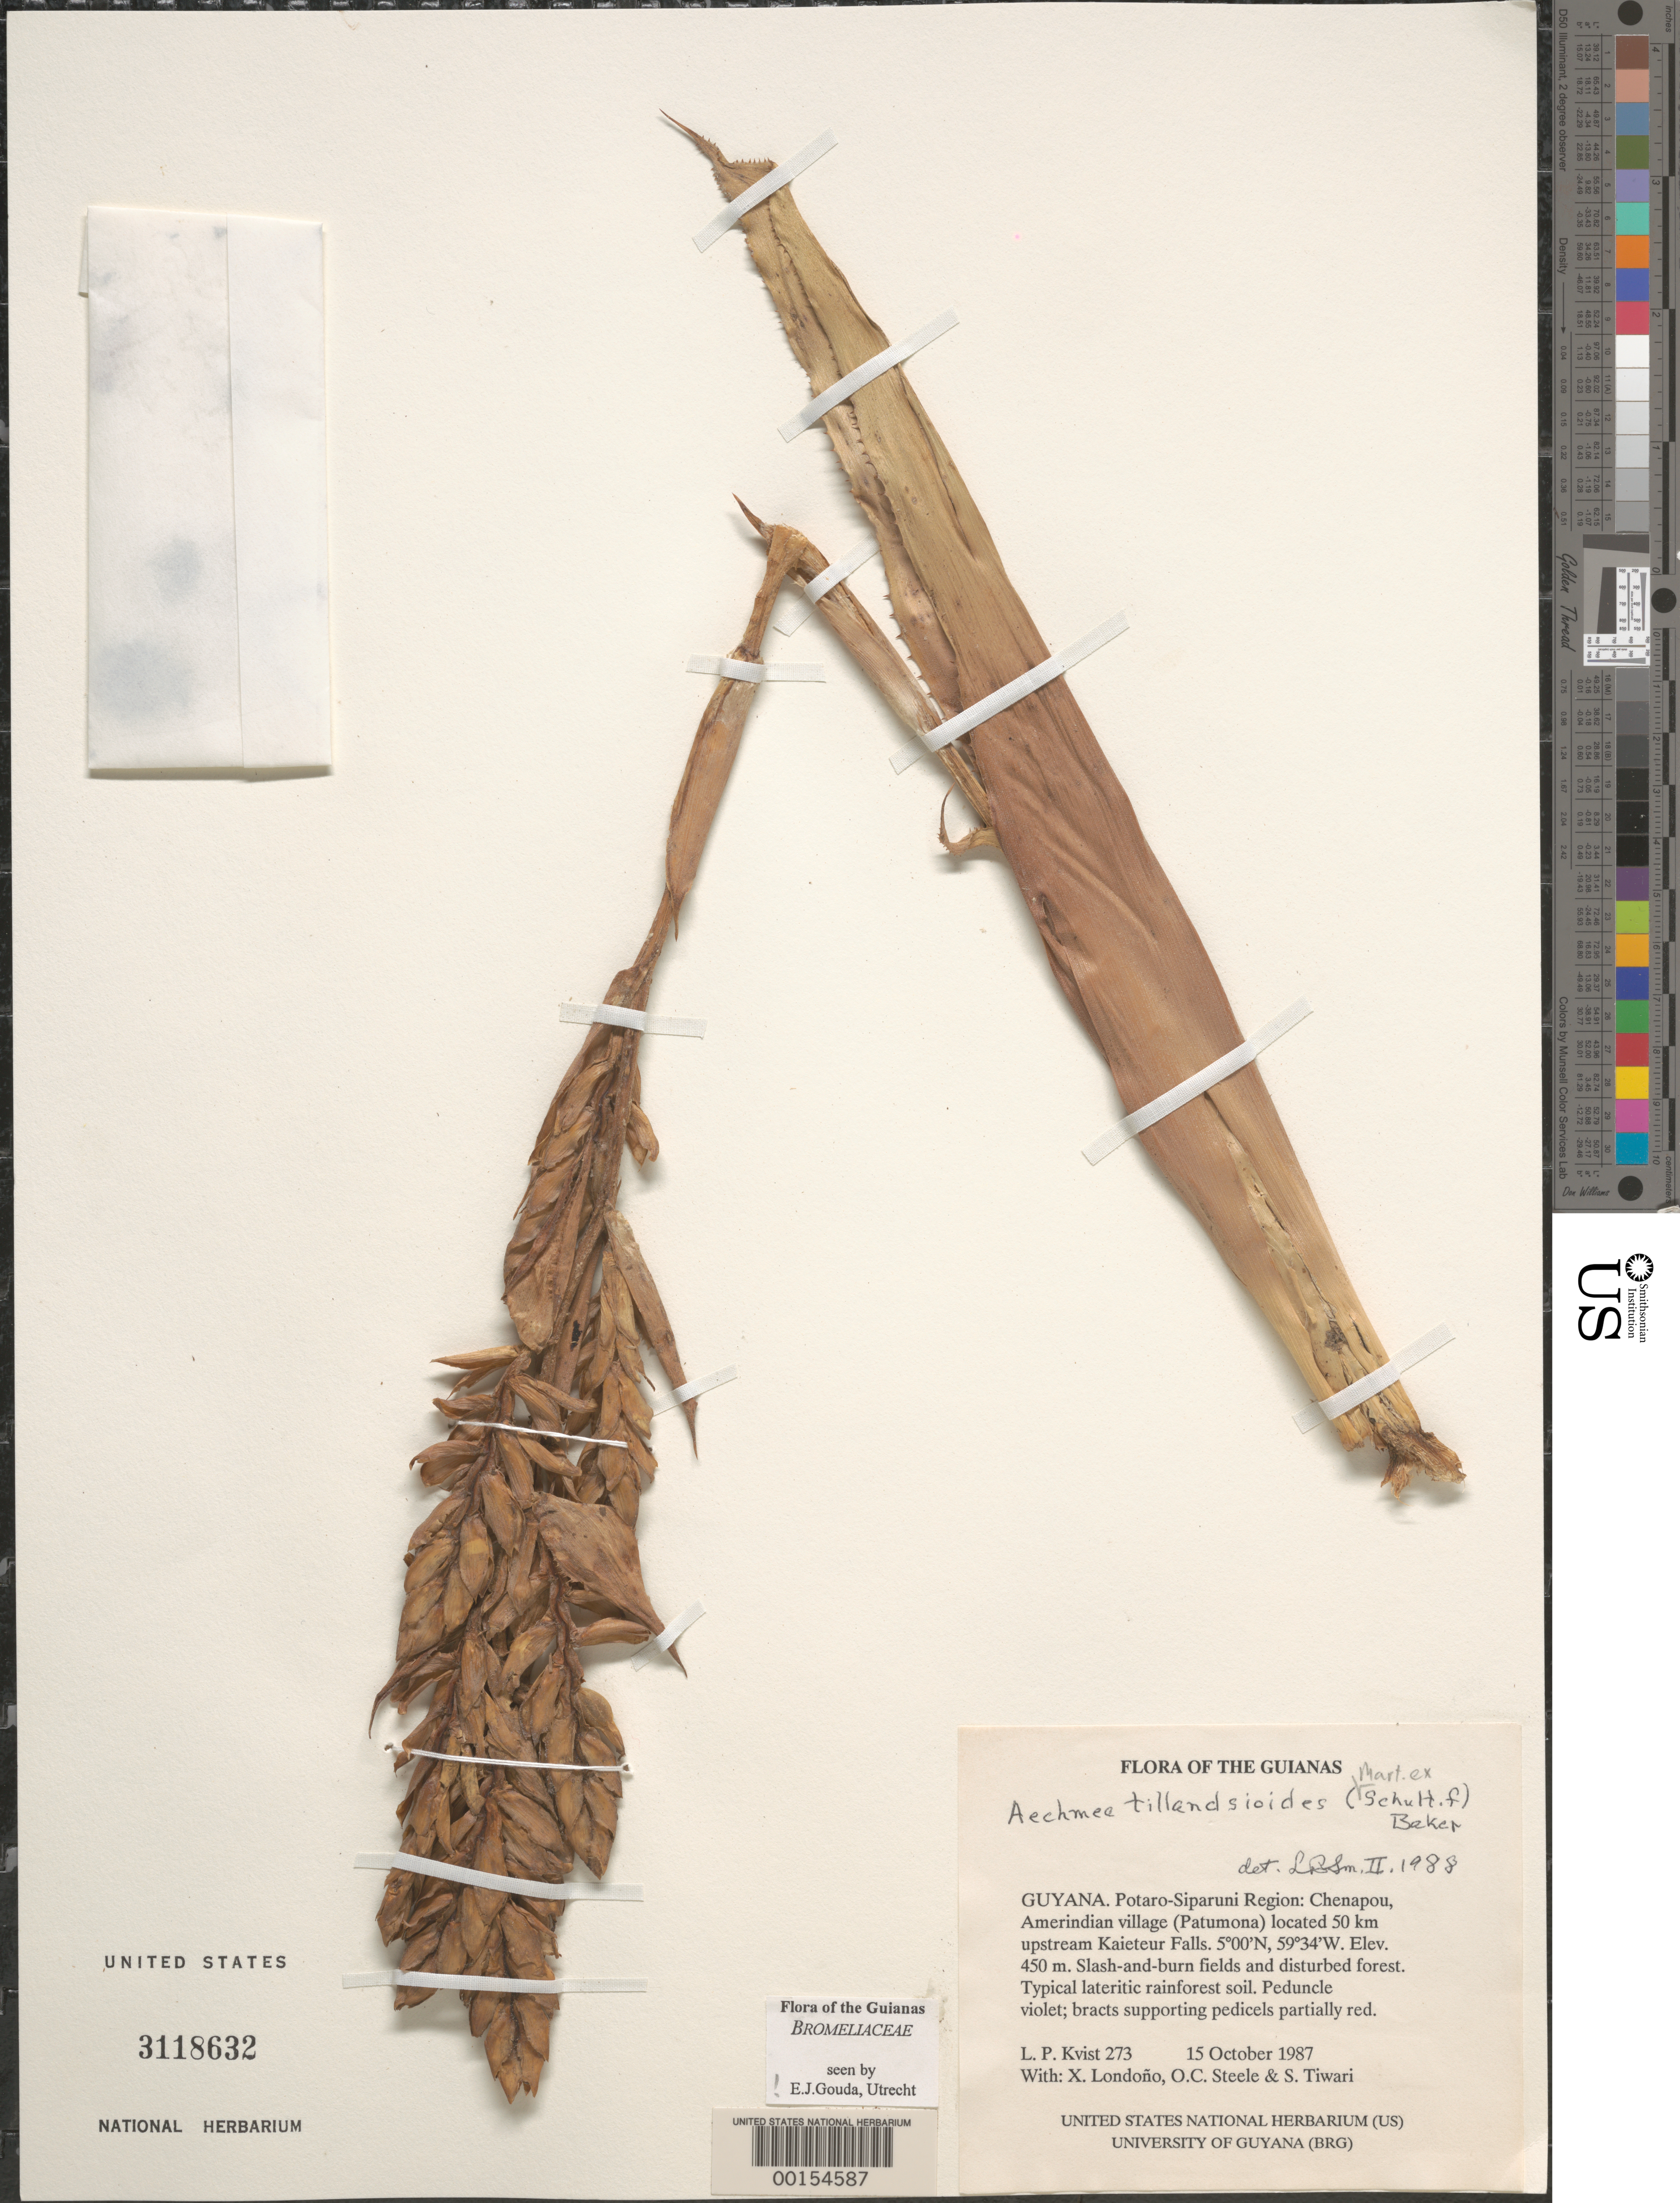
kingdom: Plantae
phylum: Tracheophyta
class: Liliopsida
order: Poales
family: Bromeliaceae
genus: Aechmea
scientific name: Aechmea tillandsioides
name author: (Mart. ex Schult. & Schult. f.) Baker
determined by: Gouda, E. J.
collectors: L. P. Kvist, X. Londoño, O. C. Steele & S. Tiwari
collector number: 273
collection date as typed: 15 October 1987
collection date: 1987-10-15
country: Guyana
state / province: Potaro-Siparuni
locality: Chenapou, Amerindian village (Patumona) located 50 km upstream Kaieteur Falls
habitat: Slash-and-burn fields and disturbed forest. Typical lateritic rainforest soil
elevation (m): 450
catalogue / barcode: US 3118632